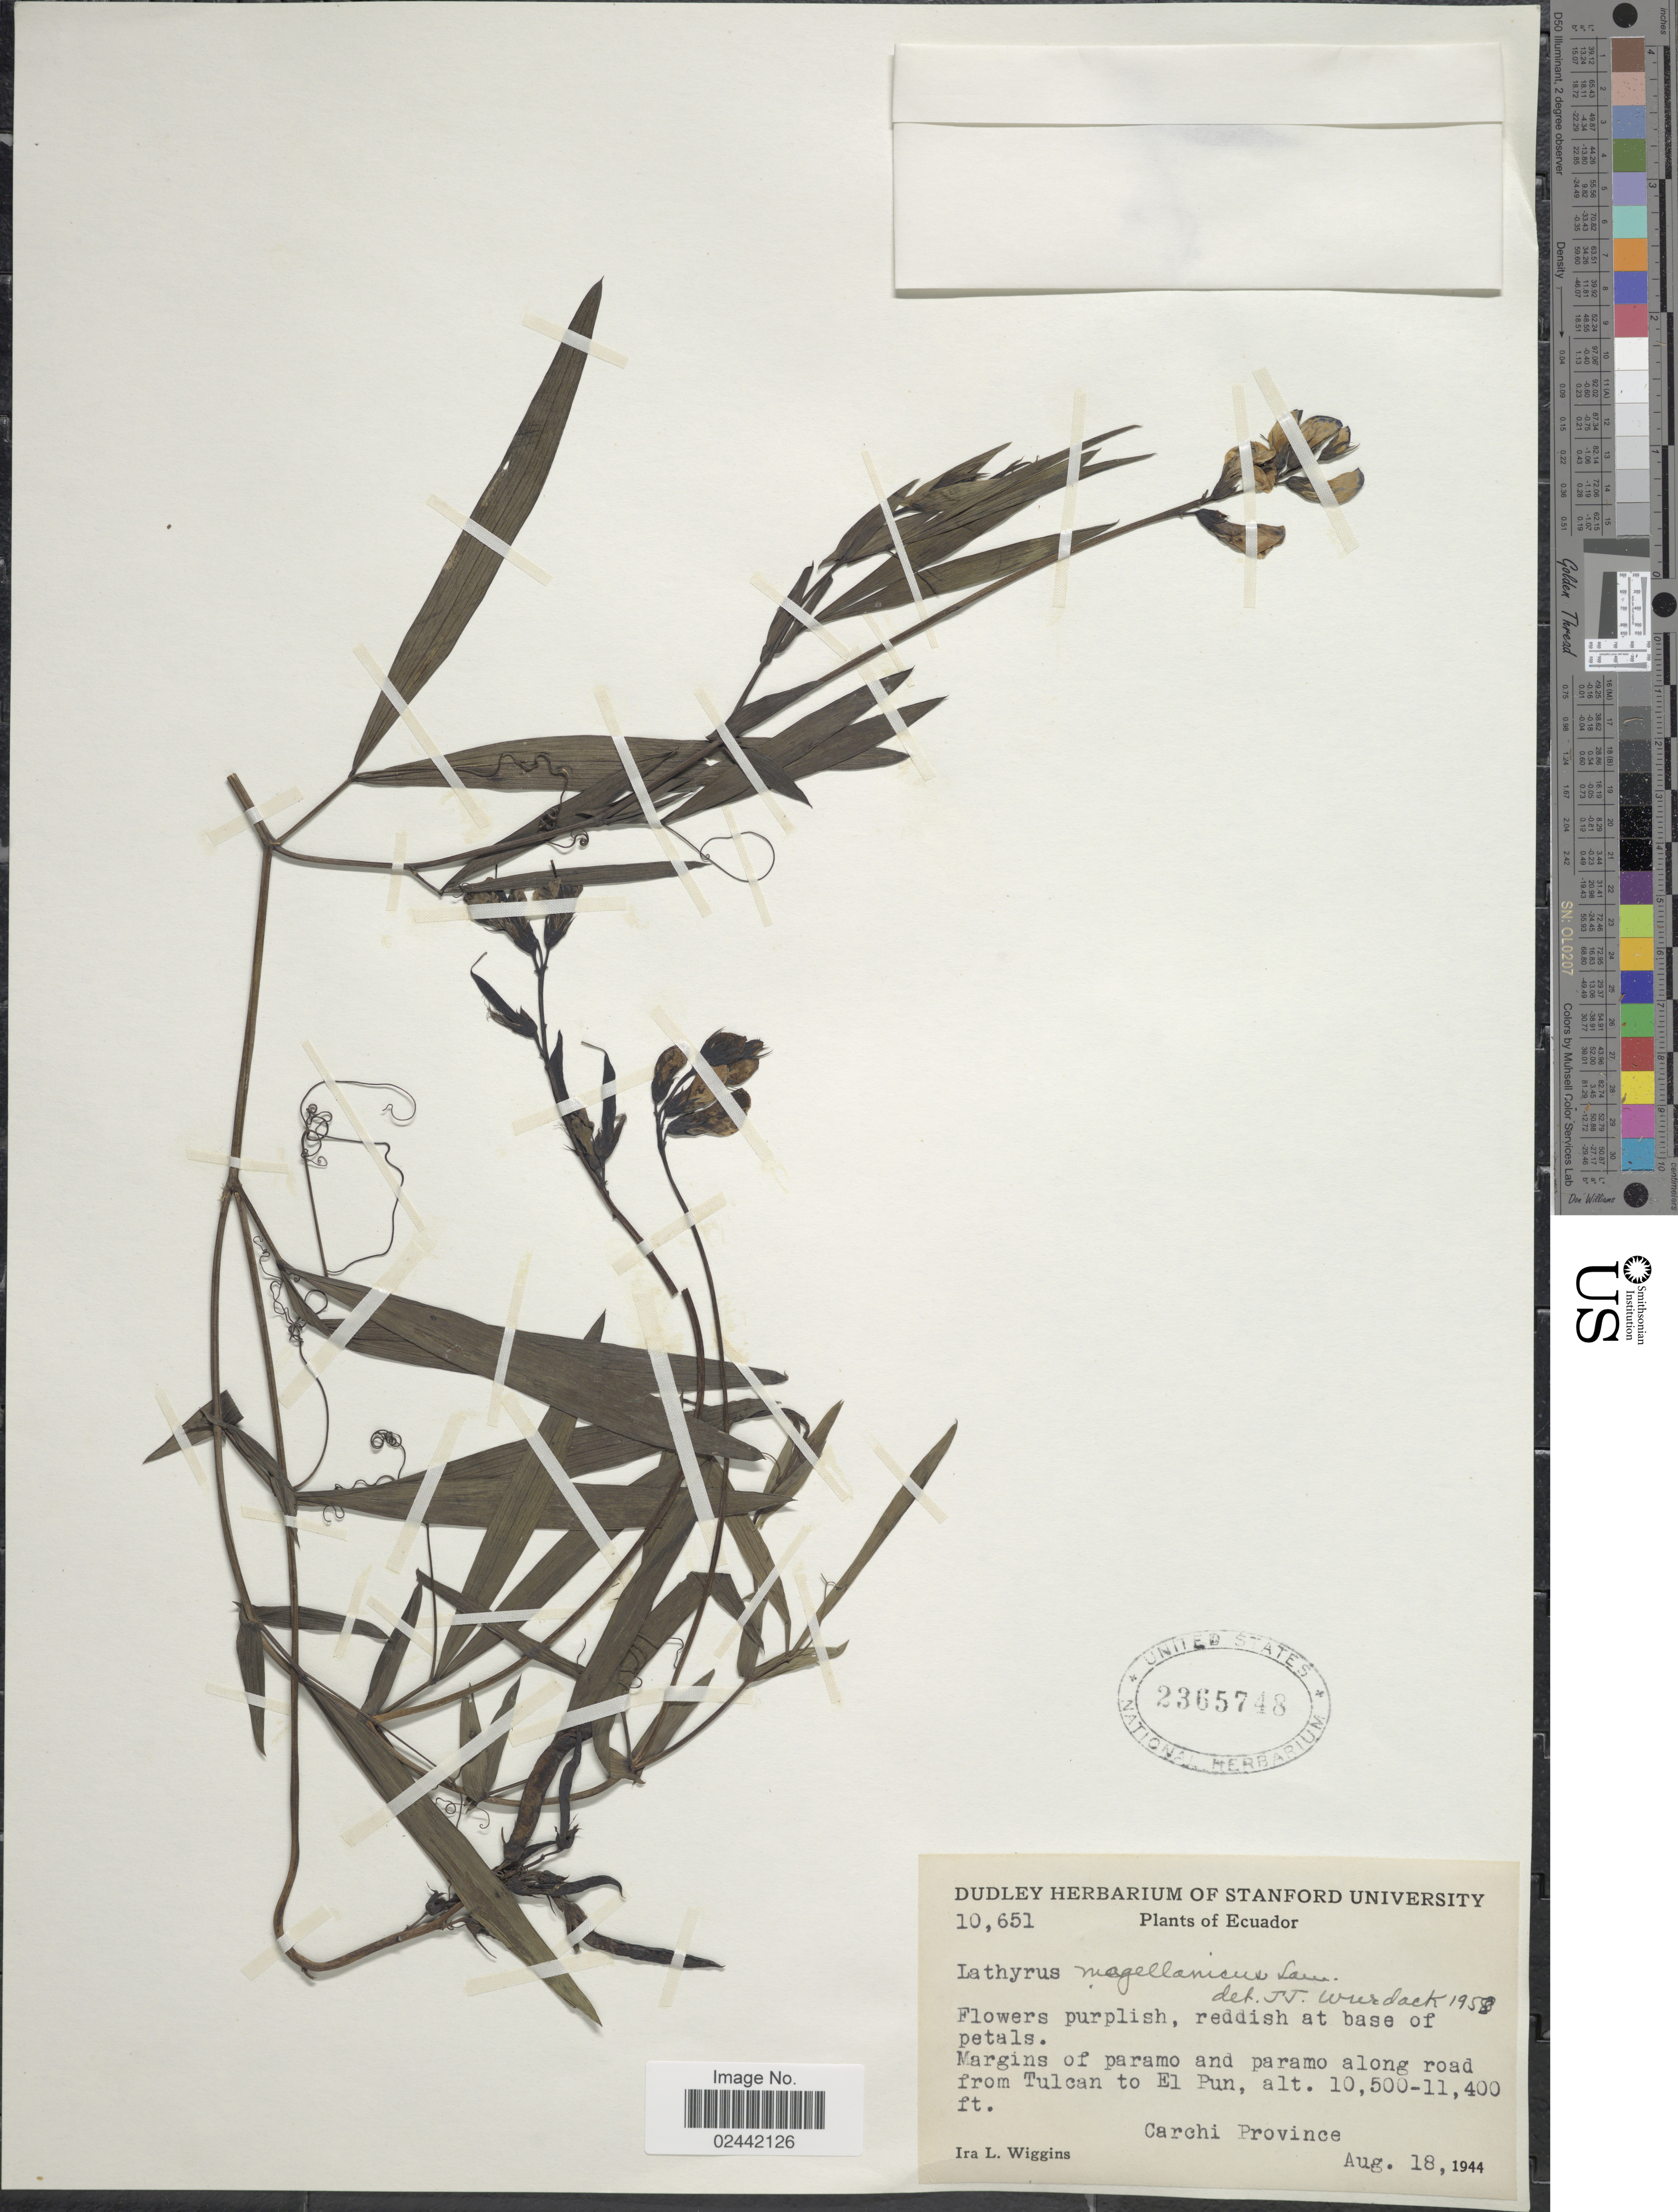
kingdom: Plantae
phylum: Tracheophyta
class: Magnoliopsida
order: Fabales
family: Fabaceae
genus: Lathyrus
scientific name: Lathyrus magellanicus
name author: Lam.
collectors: I. L. Wiggins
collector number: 10651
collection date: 1944-08-18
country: Ecuador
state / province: Carchi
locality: Margins of paramo and paramo along road from Tulcan to El Pun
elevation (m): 3200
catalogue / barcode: US 2365748